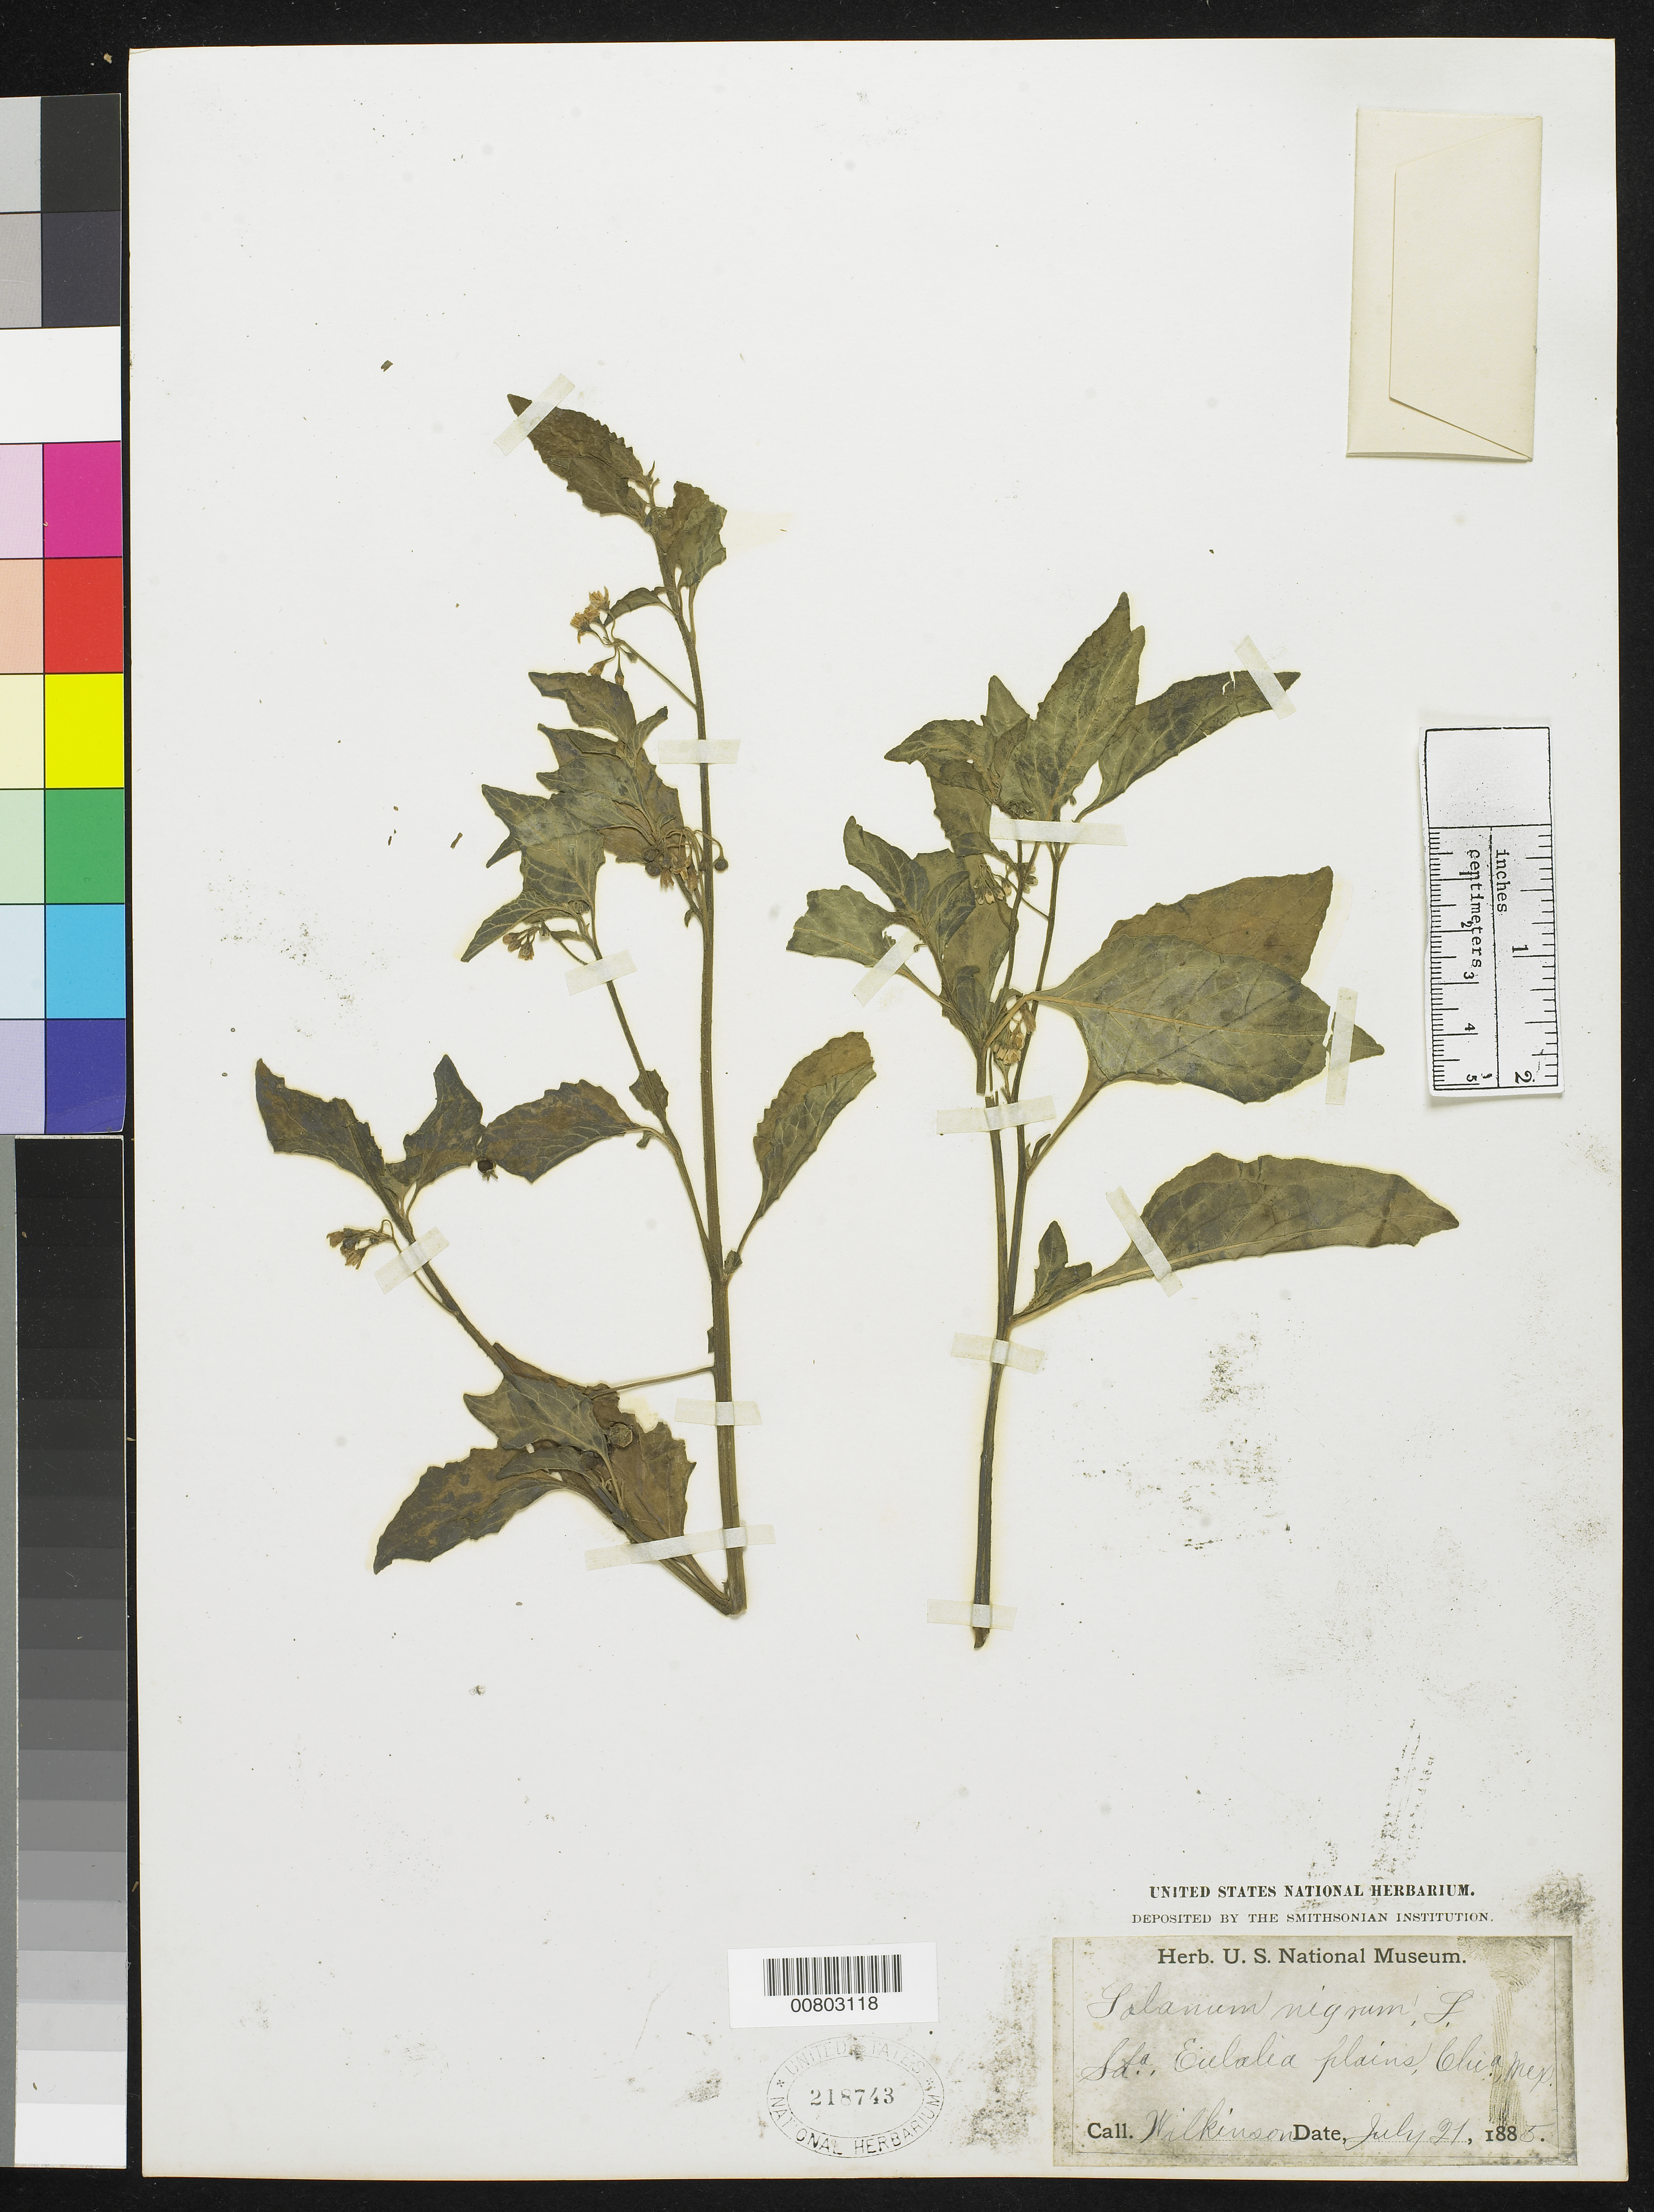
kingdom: Plantae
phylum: Tracheophyta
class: Magnoliopsida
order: Solanales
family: Solanaceae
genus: Solanum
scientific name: Solanum douglasii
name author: Dunal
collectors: E. Wilkinson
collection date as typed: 21 Jul 1885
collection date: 1885-07-21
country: Mexico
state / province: Chihuahua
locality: Sta. Eulalia plains, Chihuahua.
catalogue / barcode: US 218743